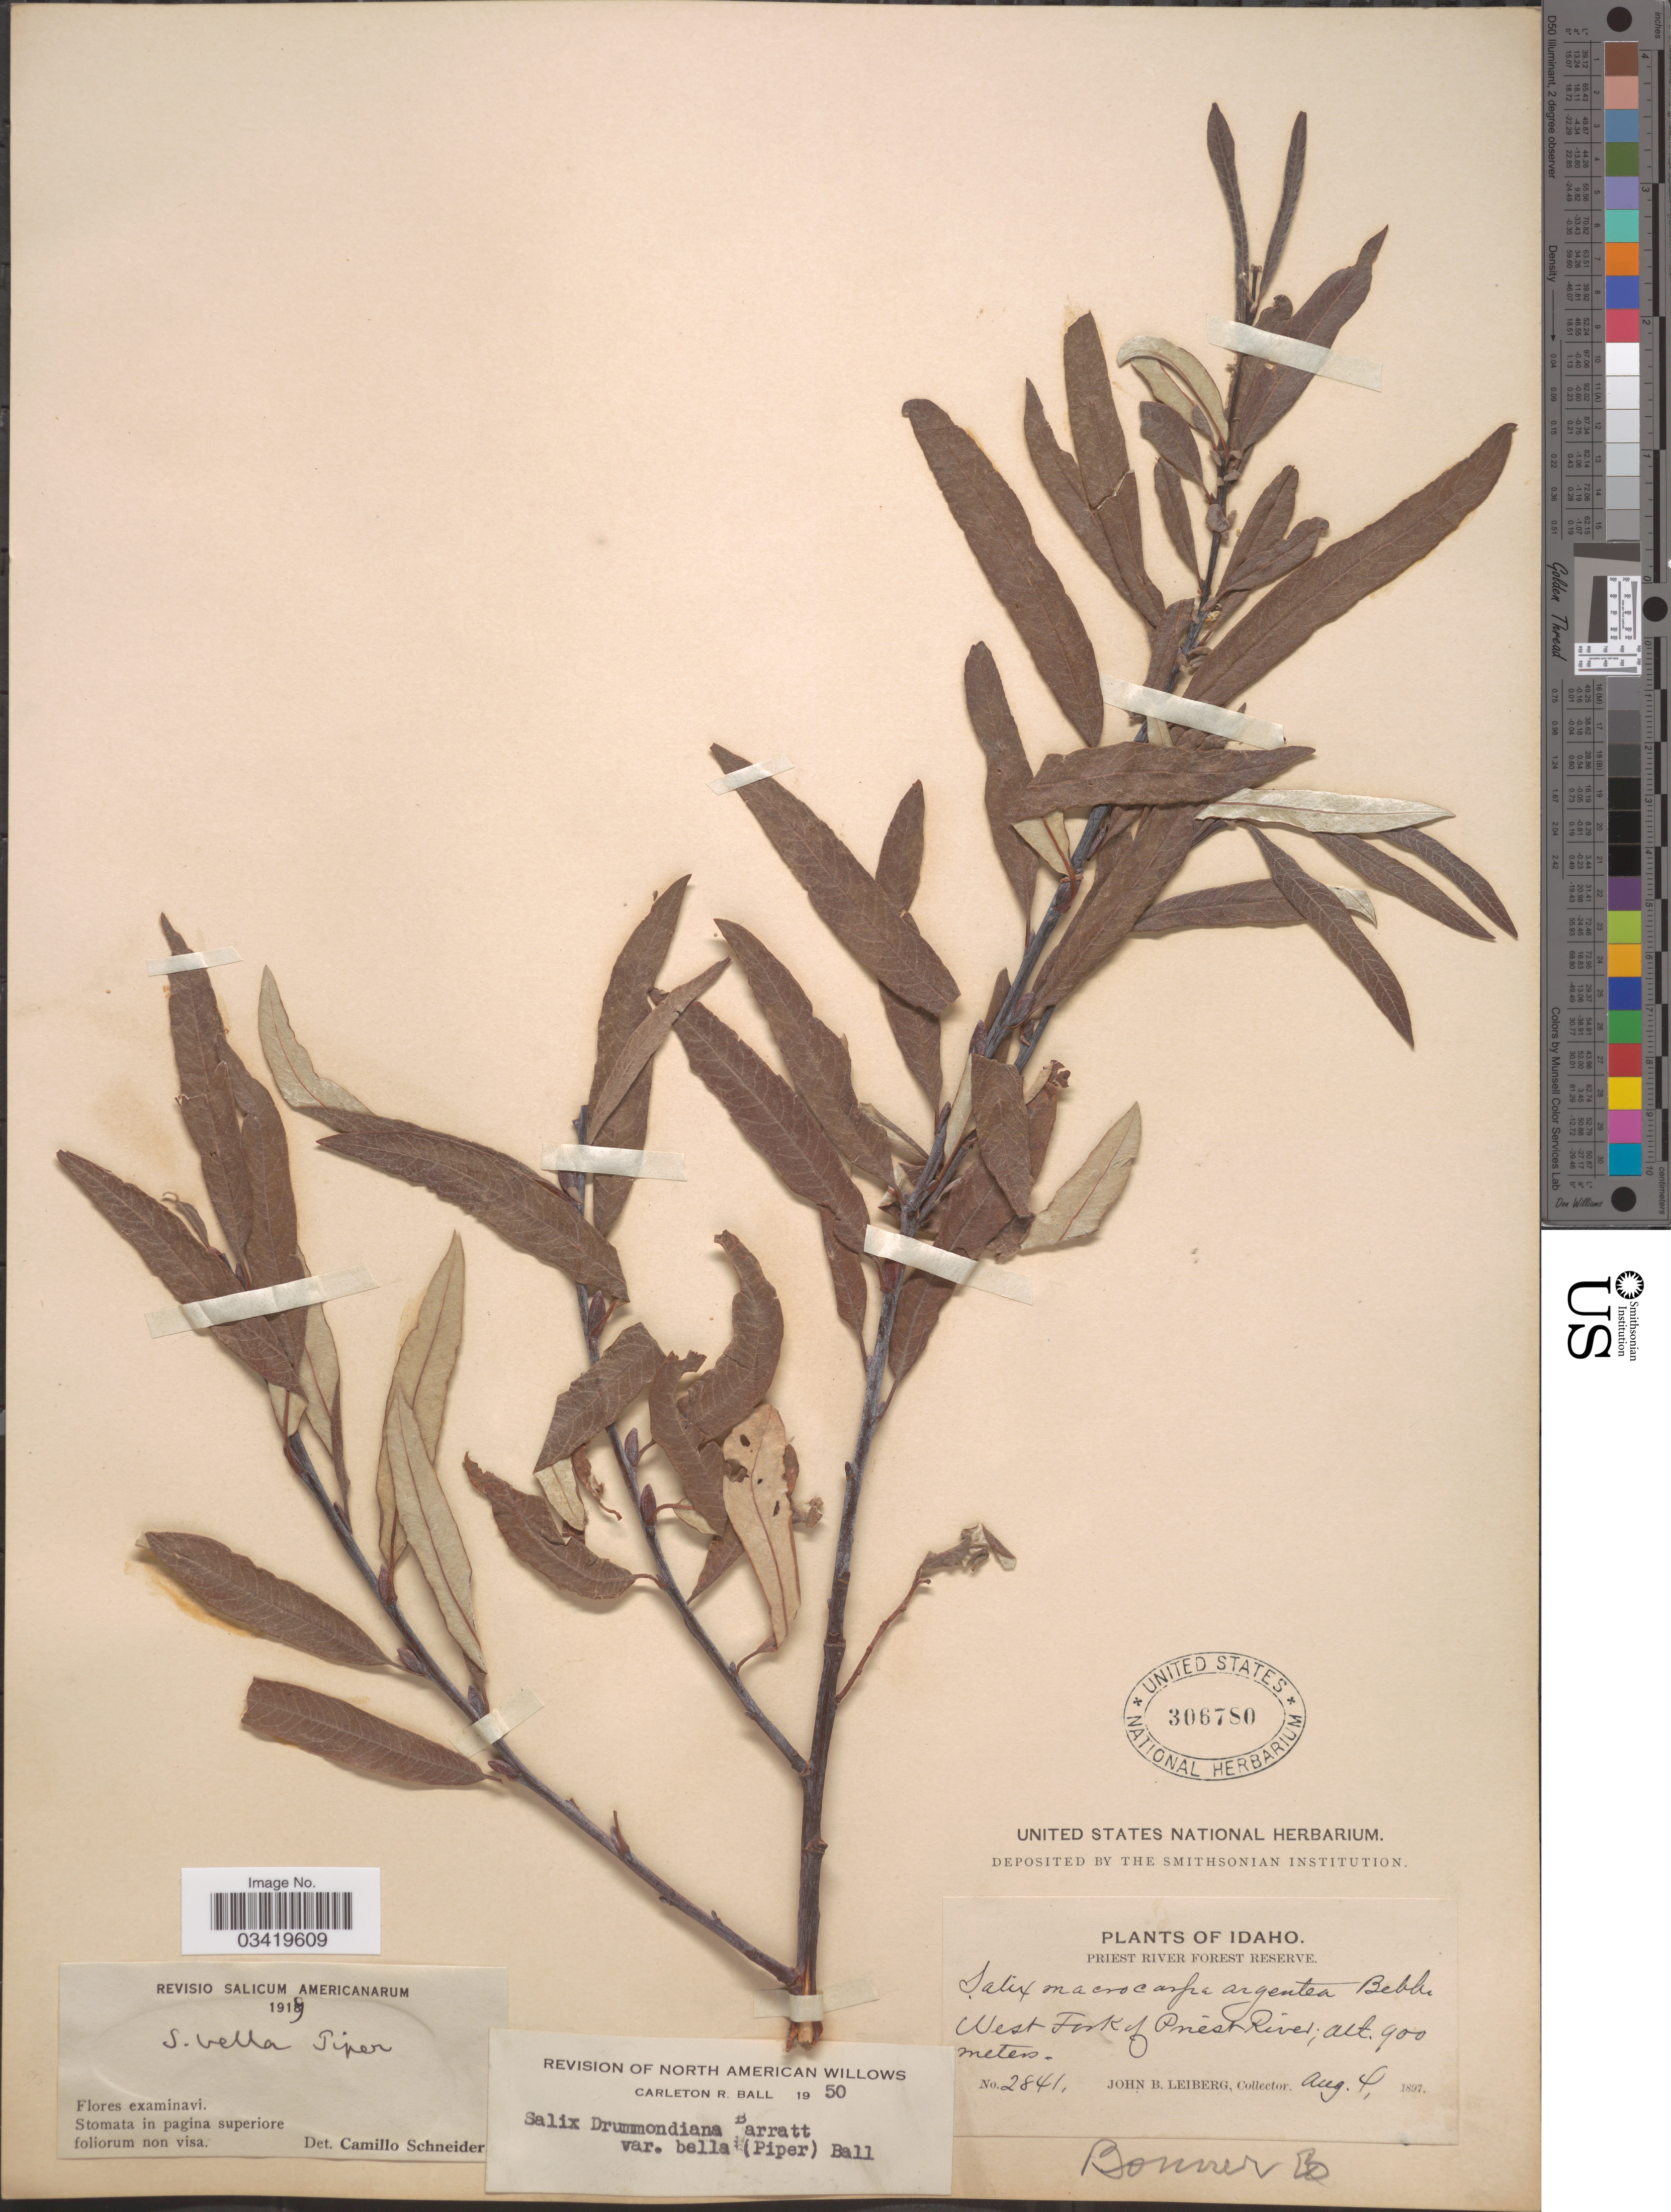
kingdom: Plantae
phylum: Tracheophyta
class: Magnoliopsida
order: Malpighiales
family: Salicaceae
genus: Salix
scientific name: Salix bella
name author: Piper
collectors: J. B. Leiberg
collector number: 2841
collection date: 1897-08-04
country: United States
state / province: Idaho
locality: Priest Reserve Forest Reserve. West Fork of Priest River.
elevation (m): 900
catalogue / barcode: US 306780